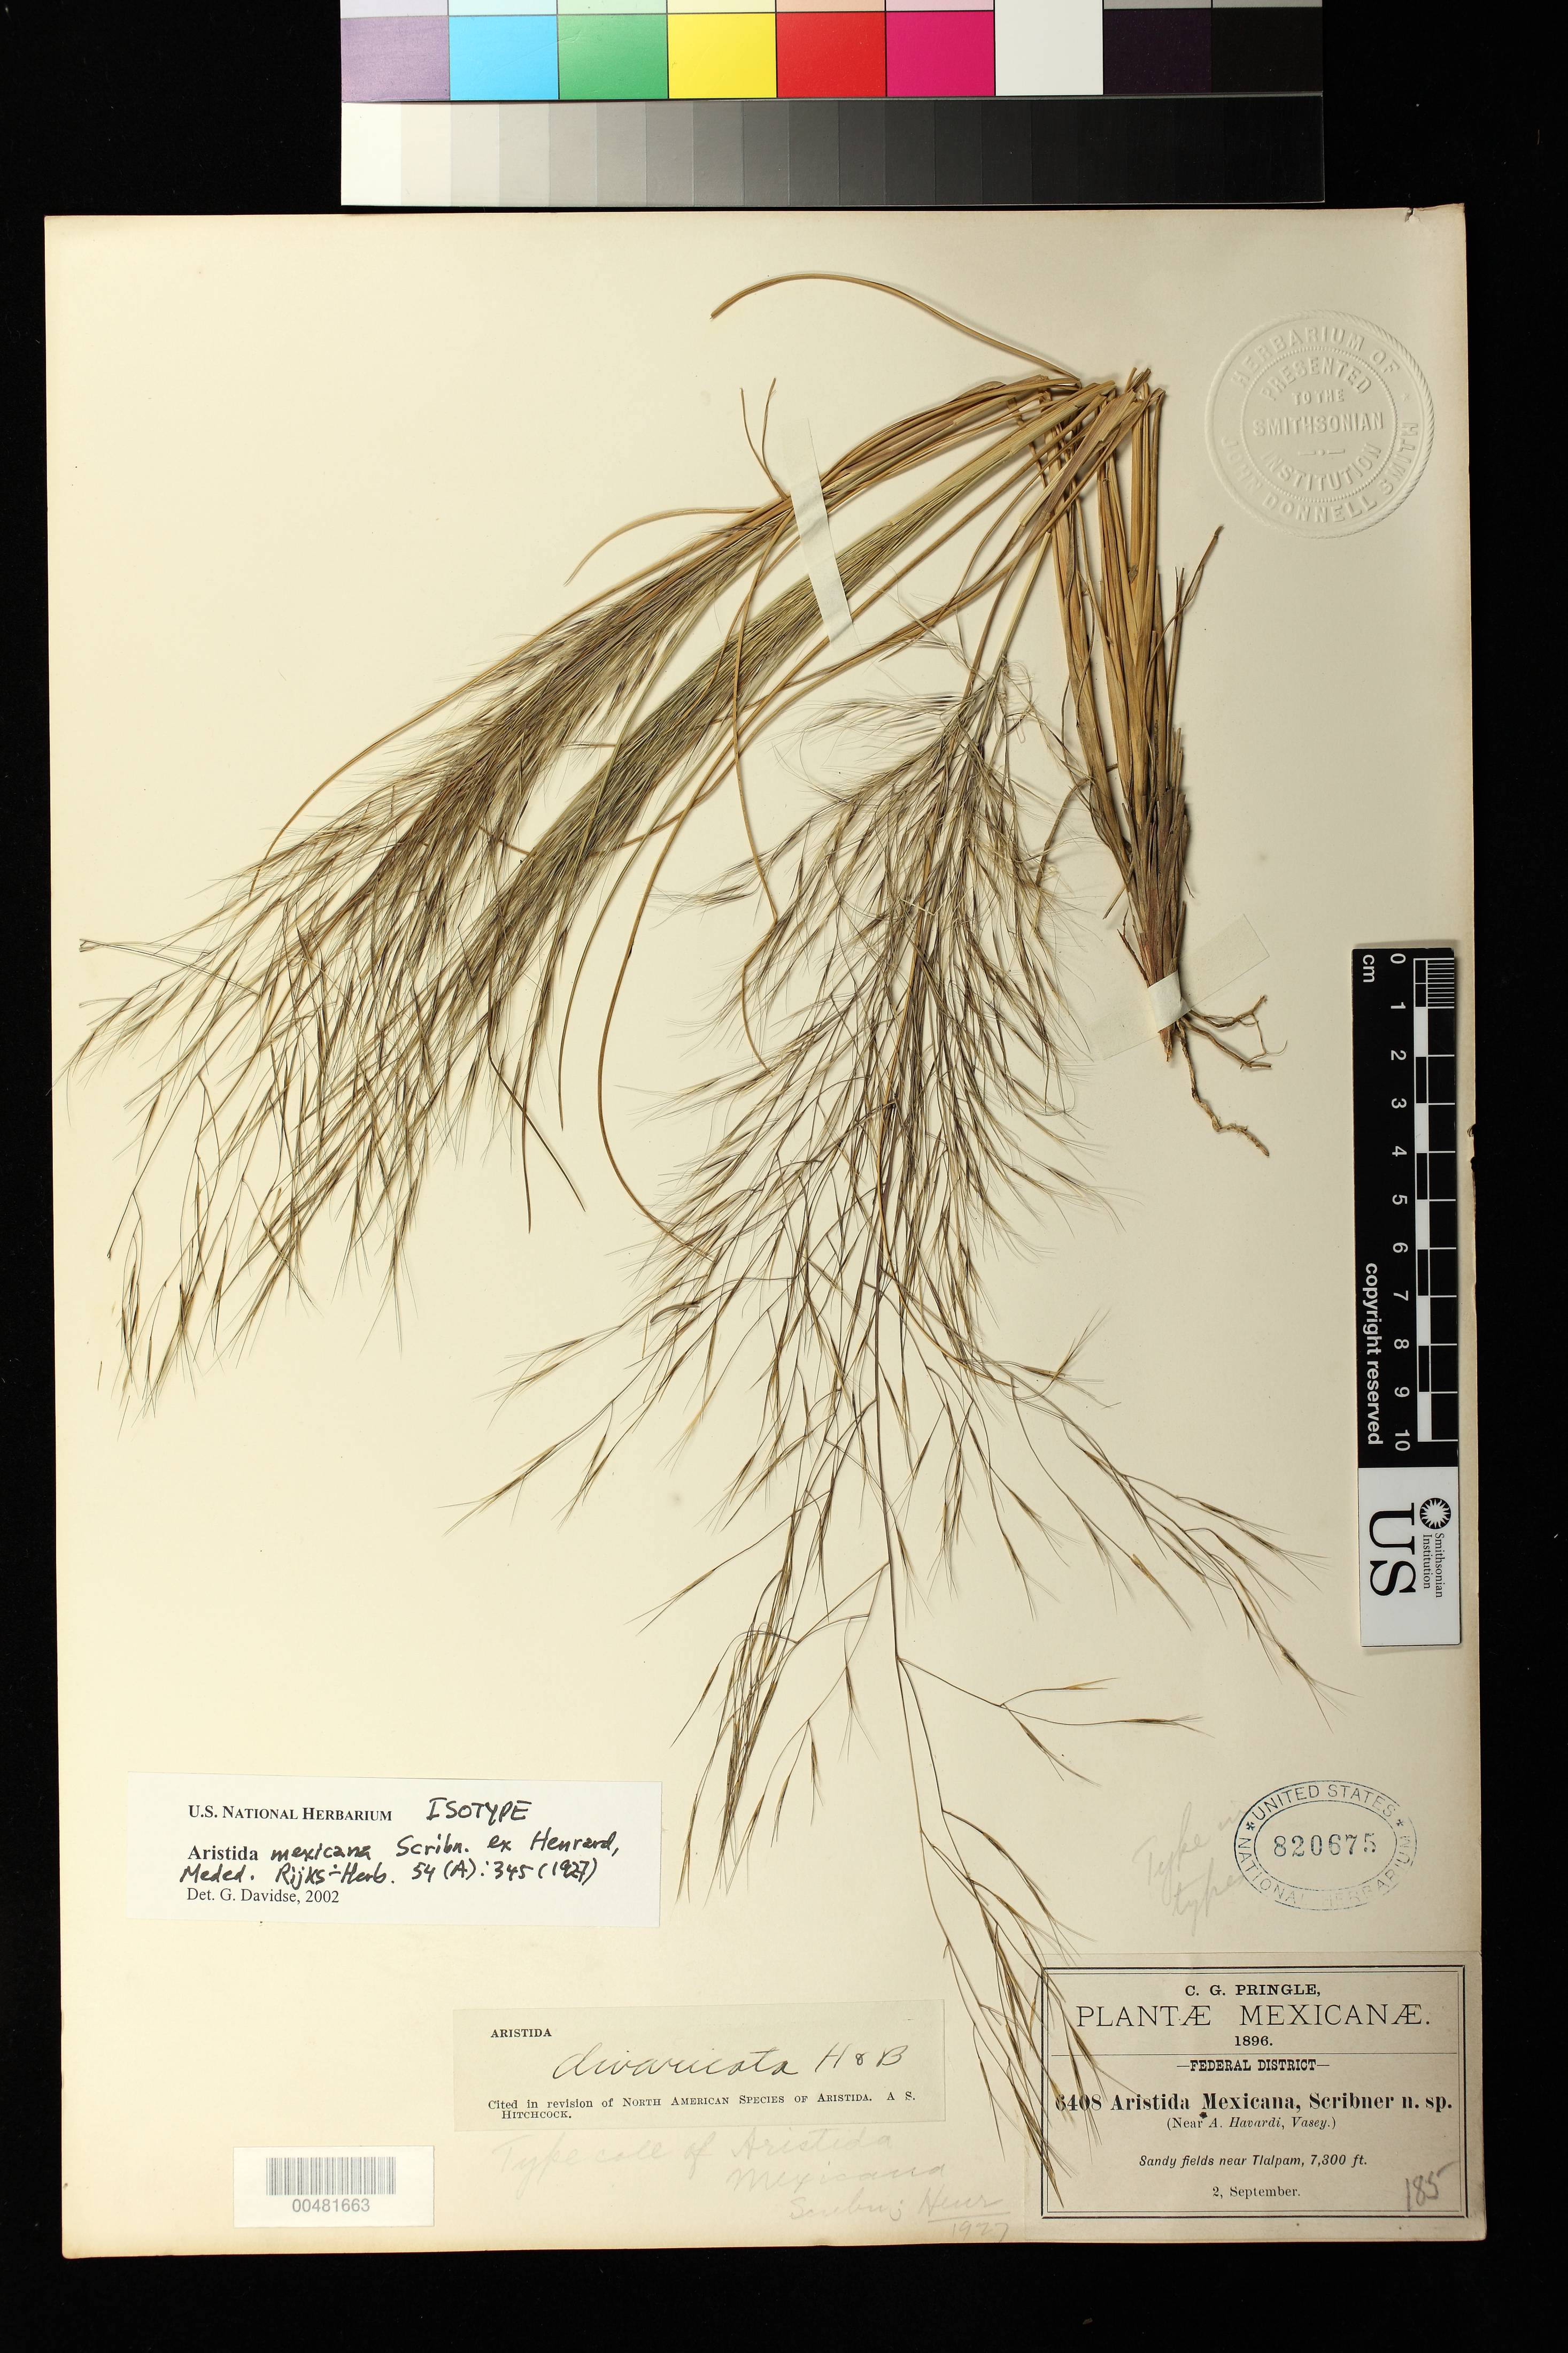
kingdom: Plantae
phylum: Tracheophyta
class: Liliopsida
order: Poales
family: Poaceae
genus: Aristida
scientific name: Aristida mexicana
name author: Scribn. ex Henr.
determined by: Davidse, Gerrit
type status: Isotype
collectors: C. G. Pringle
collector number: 6408/185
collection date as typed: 2 Sep 1896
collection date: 1896-09-02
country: Mexico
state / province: Distrito Federal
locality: Federal District. Sandy fields near Tlalpam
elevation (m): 2225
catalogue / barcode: US 820675